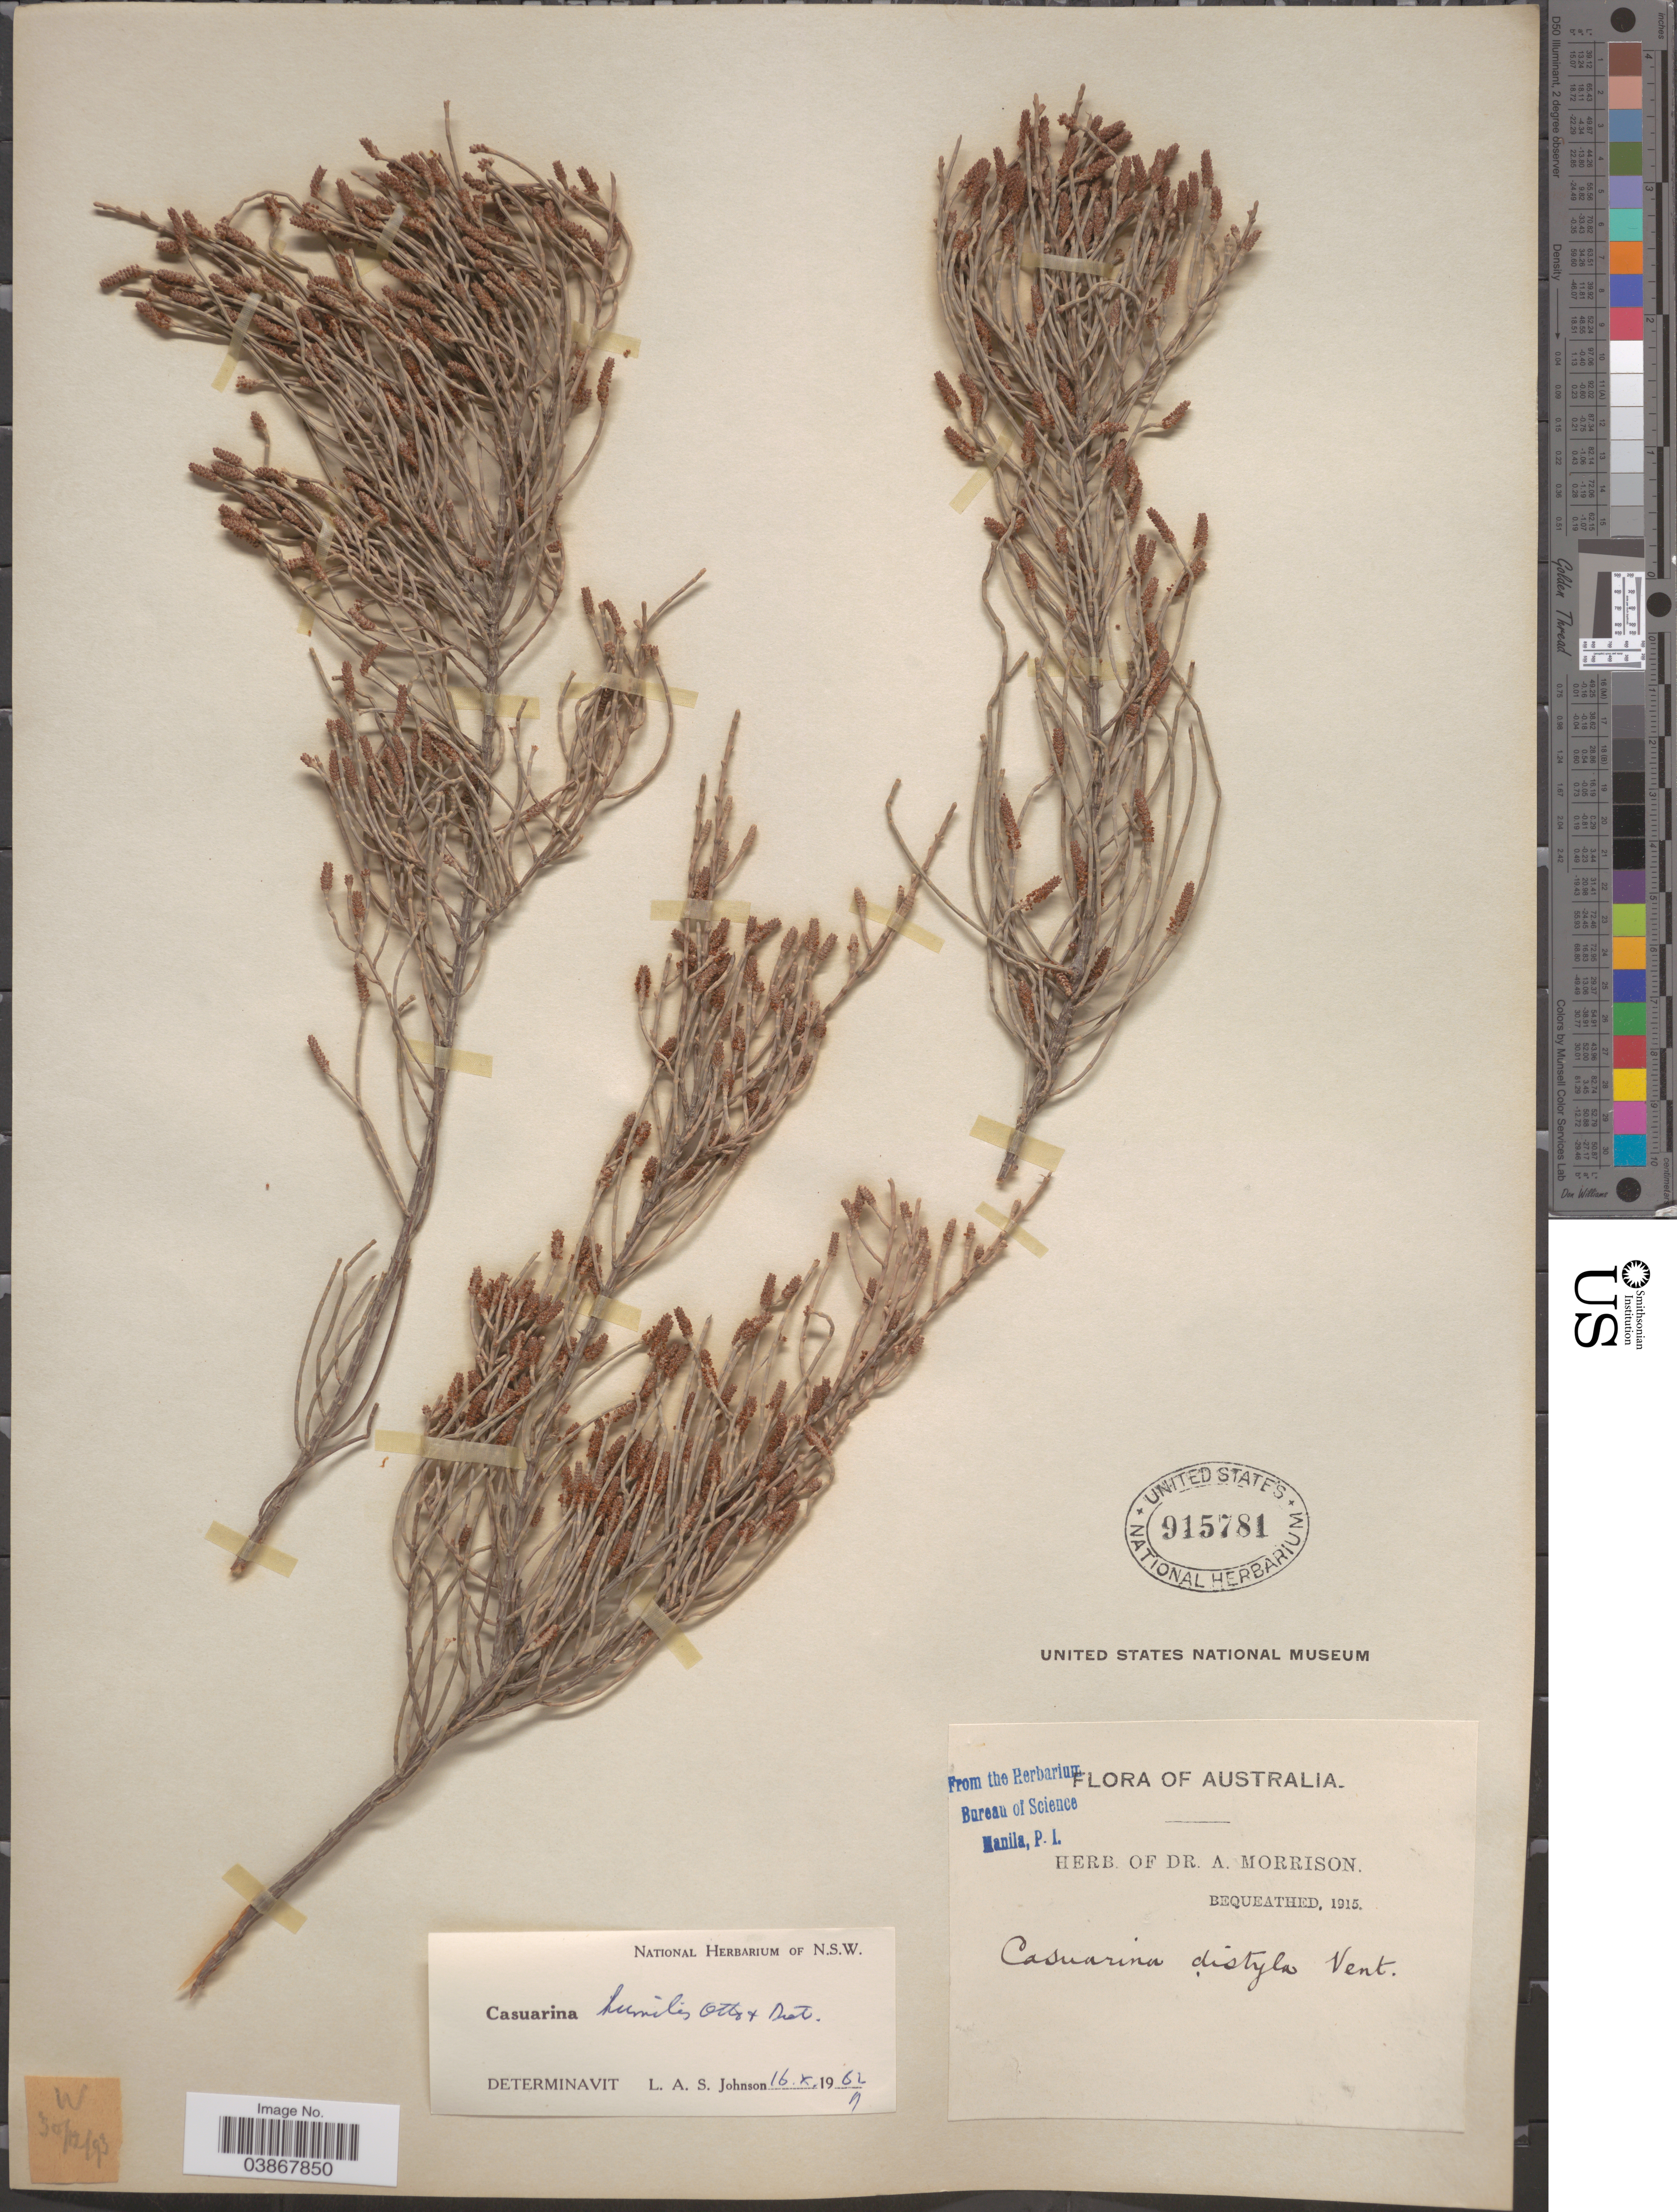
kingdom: Plantae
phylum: Tracheophyta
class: Magnoliopsida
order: Fagales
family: Casuarinaceae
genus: Casuarina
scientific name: Casuarina humilis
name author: Otto & A. Dietr.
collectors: ex herb. Dr. A. Morrison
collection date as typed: Transcribed d/m/y: 30/12/93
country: Australia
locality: W.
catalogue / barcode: US 915781